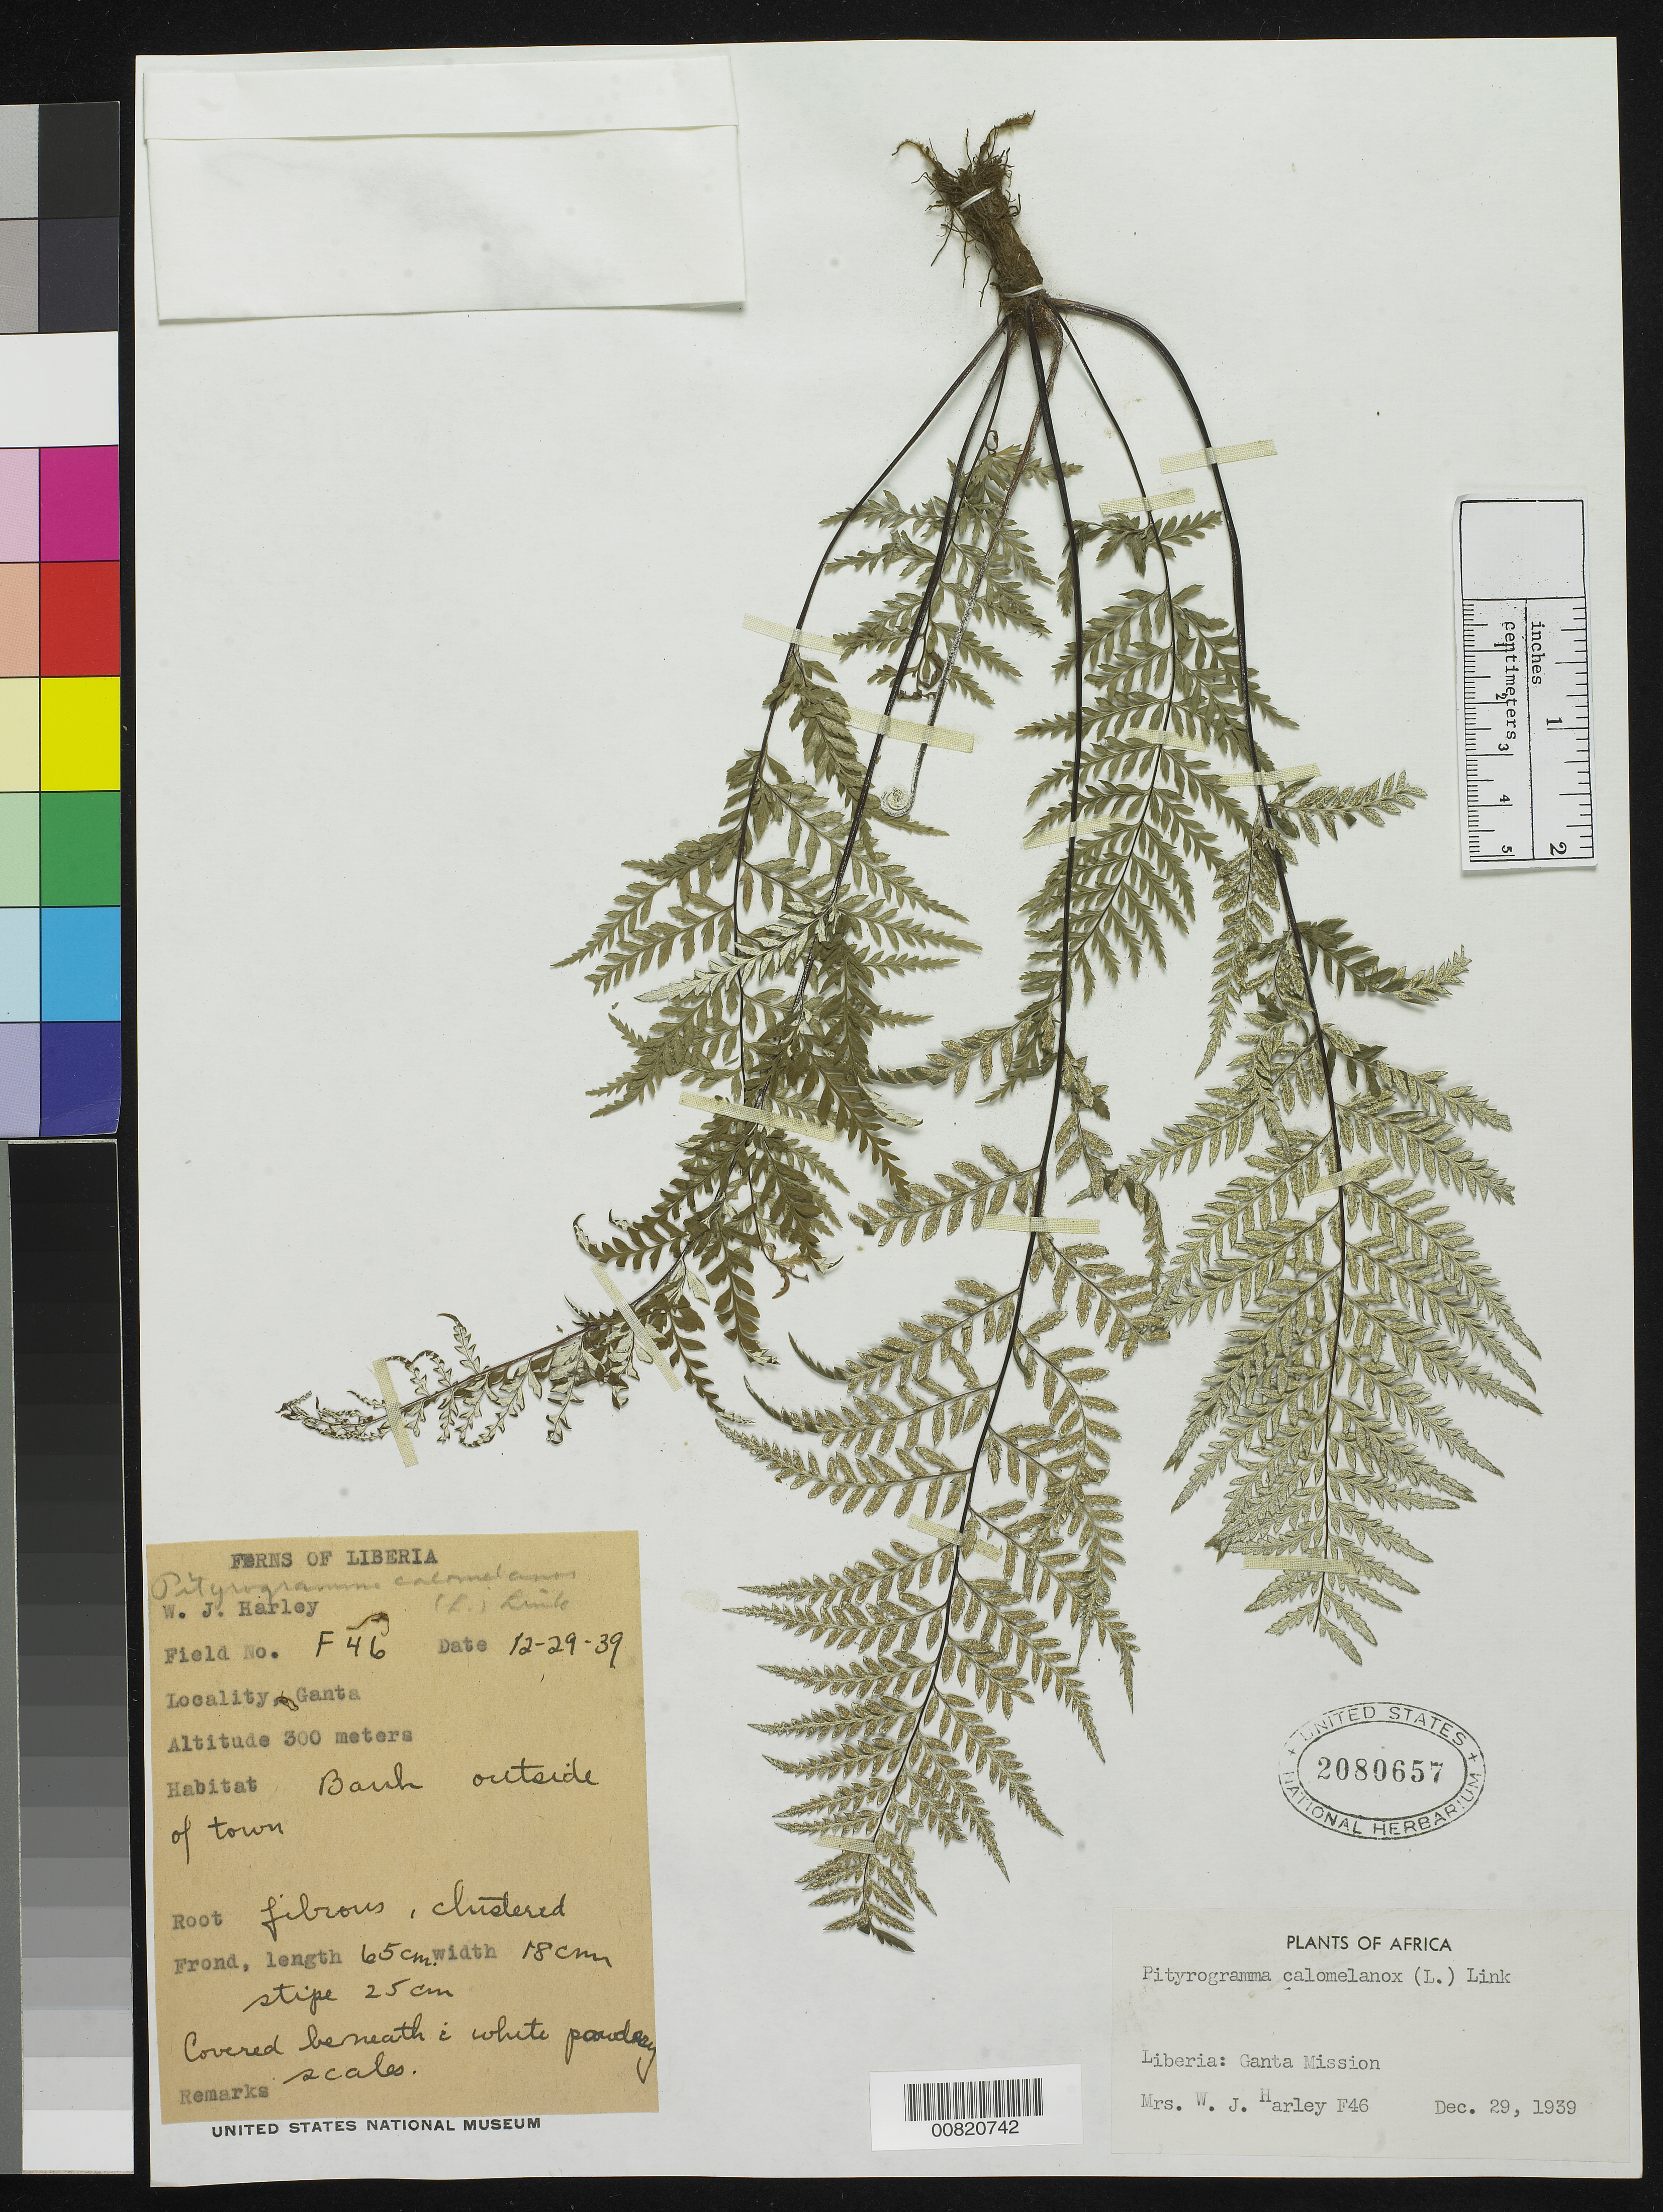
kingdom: Plantae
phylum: Tracheophyta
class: Polypodiopsida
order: Polypodiales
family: Pteridaceae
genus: Pityrogramma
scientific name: Pityrogramma calomelanos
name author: (L.) Link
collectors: Harley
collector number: F 46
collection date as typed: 29 Dec 1939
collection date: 1939-12-29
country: Liberia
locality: Ganta Mission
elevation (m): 300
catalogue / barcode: US 2080657